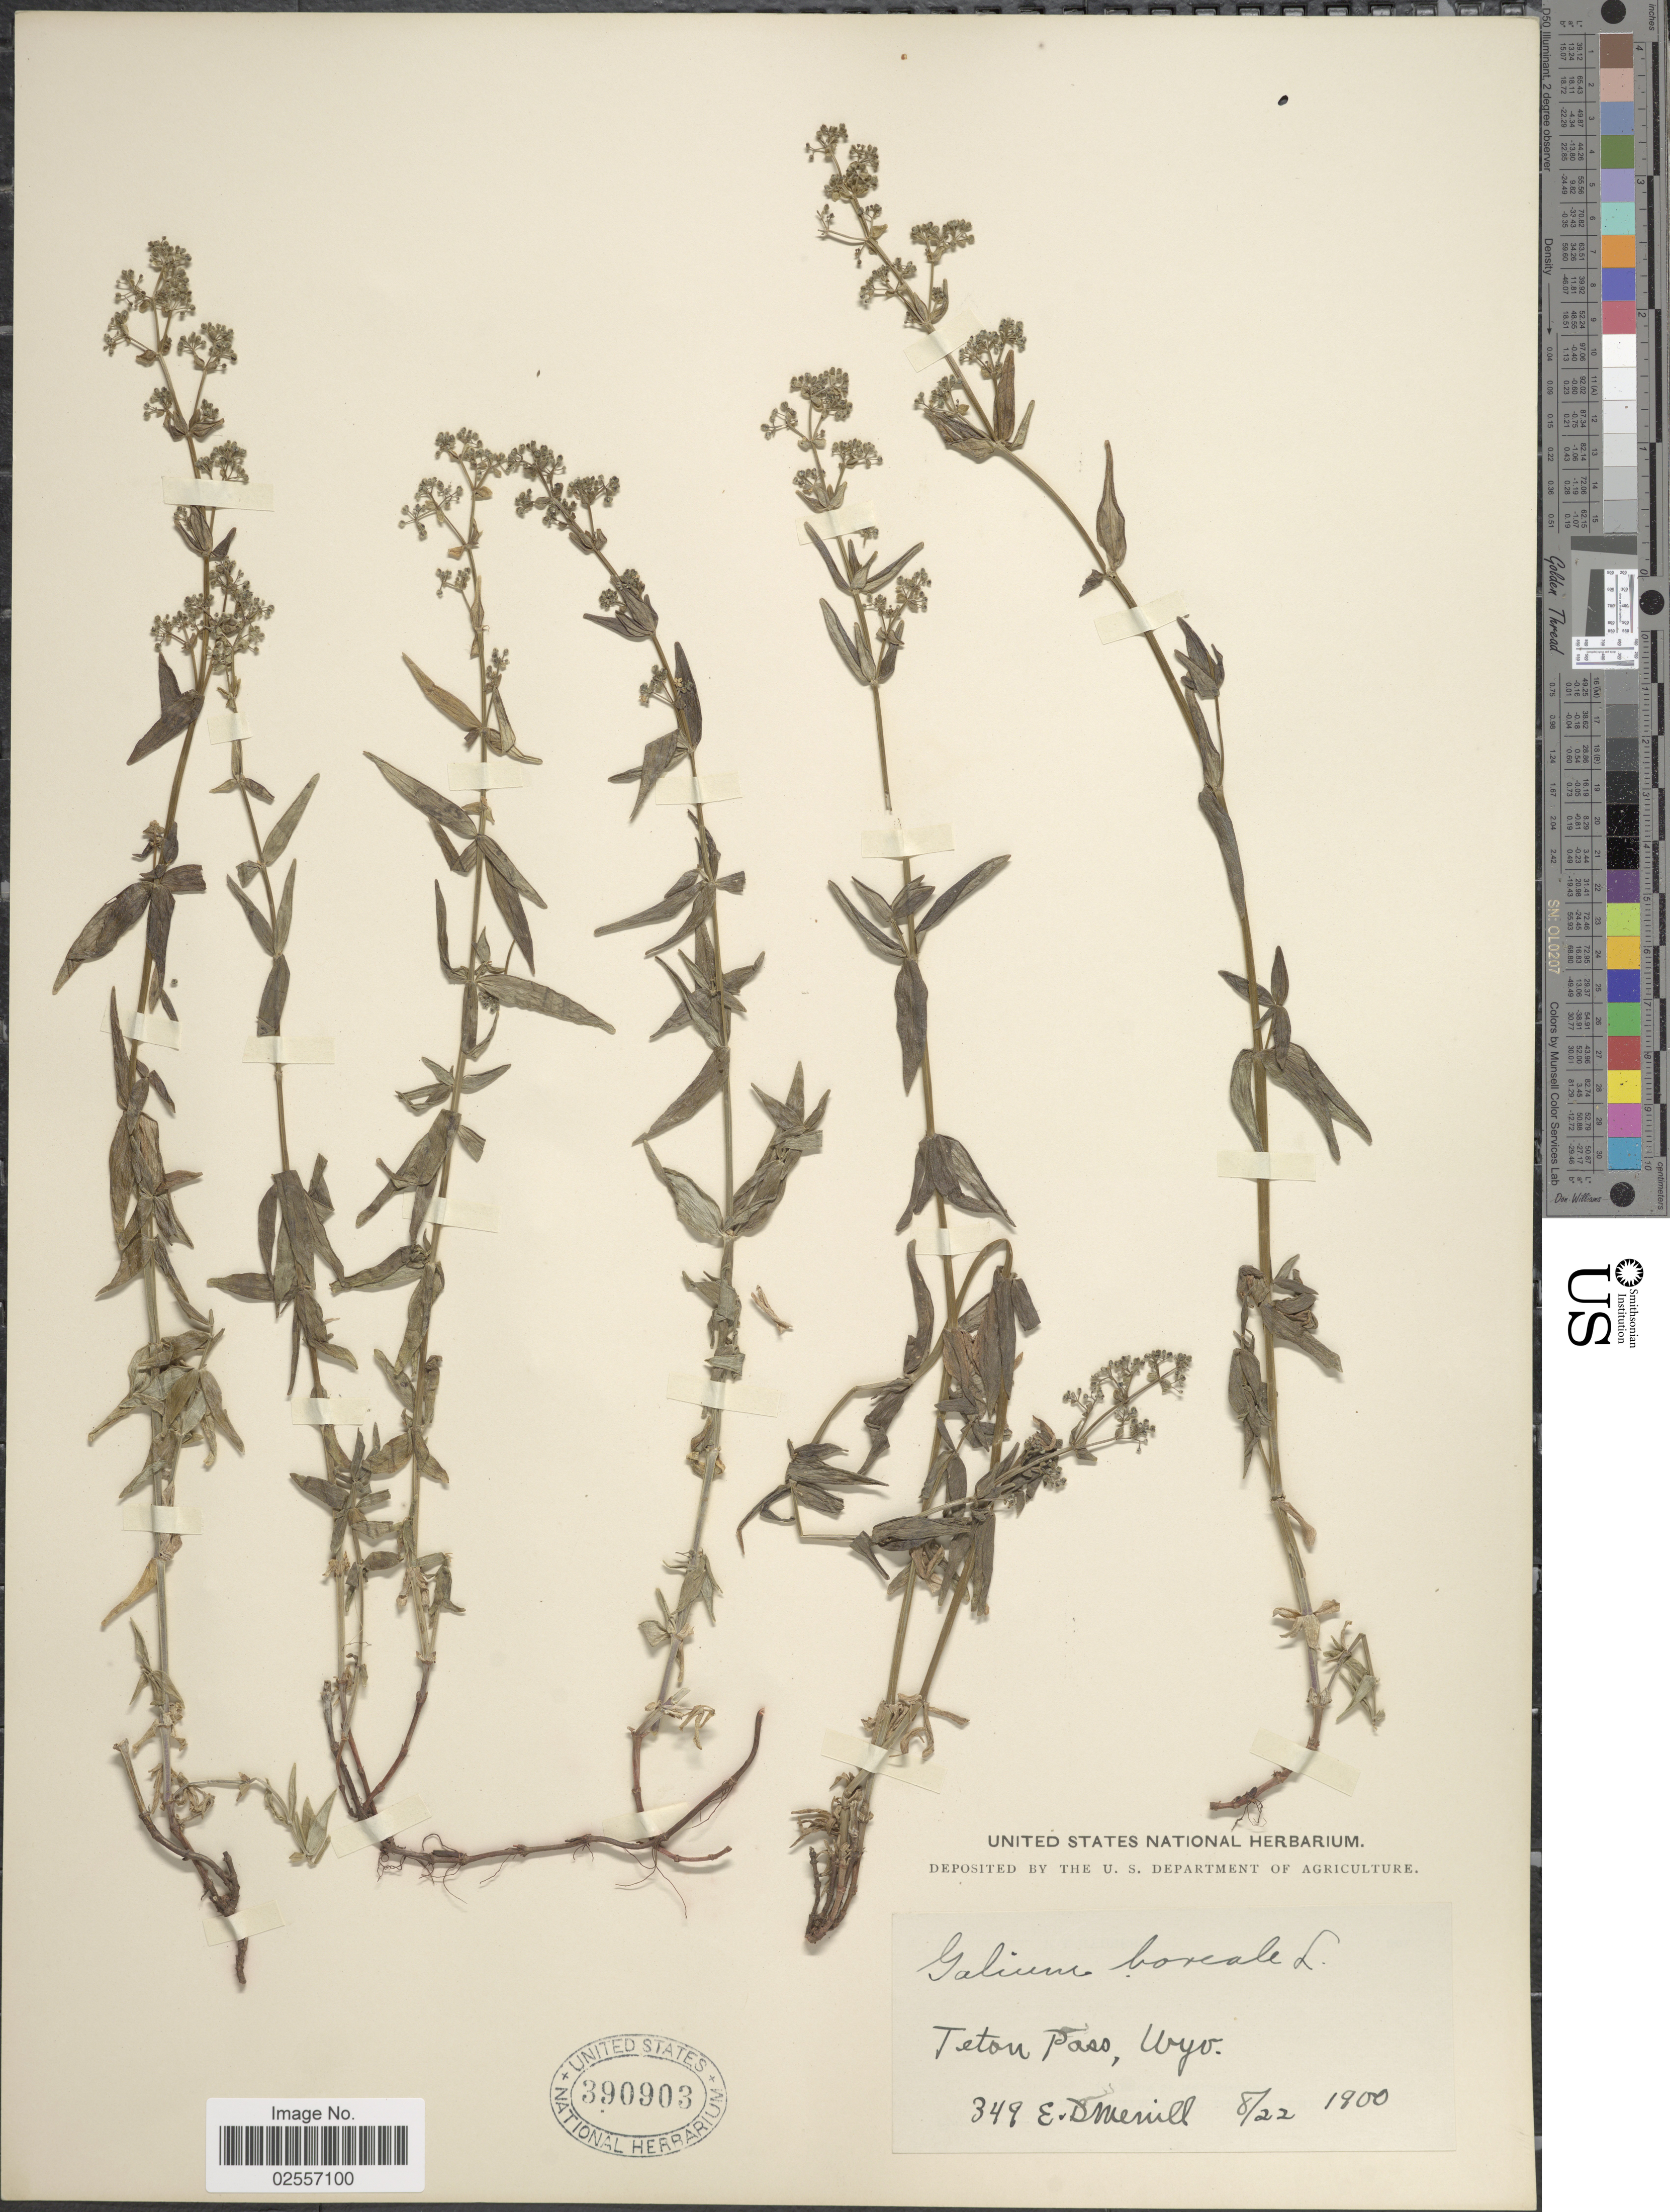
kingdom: Plantae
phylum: Tracheophyta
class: Magnoliopsida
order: Gentianales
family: Rubiaceae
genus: Galium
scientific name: Galium boreale L.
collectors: E. D. Merrill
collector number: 349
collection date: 1900-08-22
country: United States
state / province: Wyoming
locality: Teton Pass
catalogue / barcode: US 390903